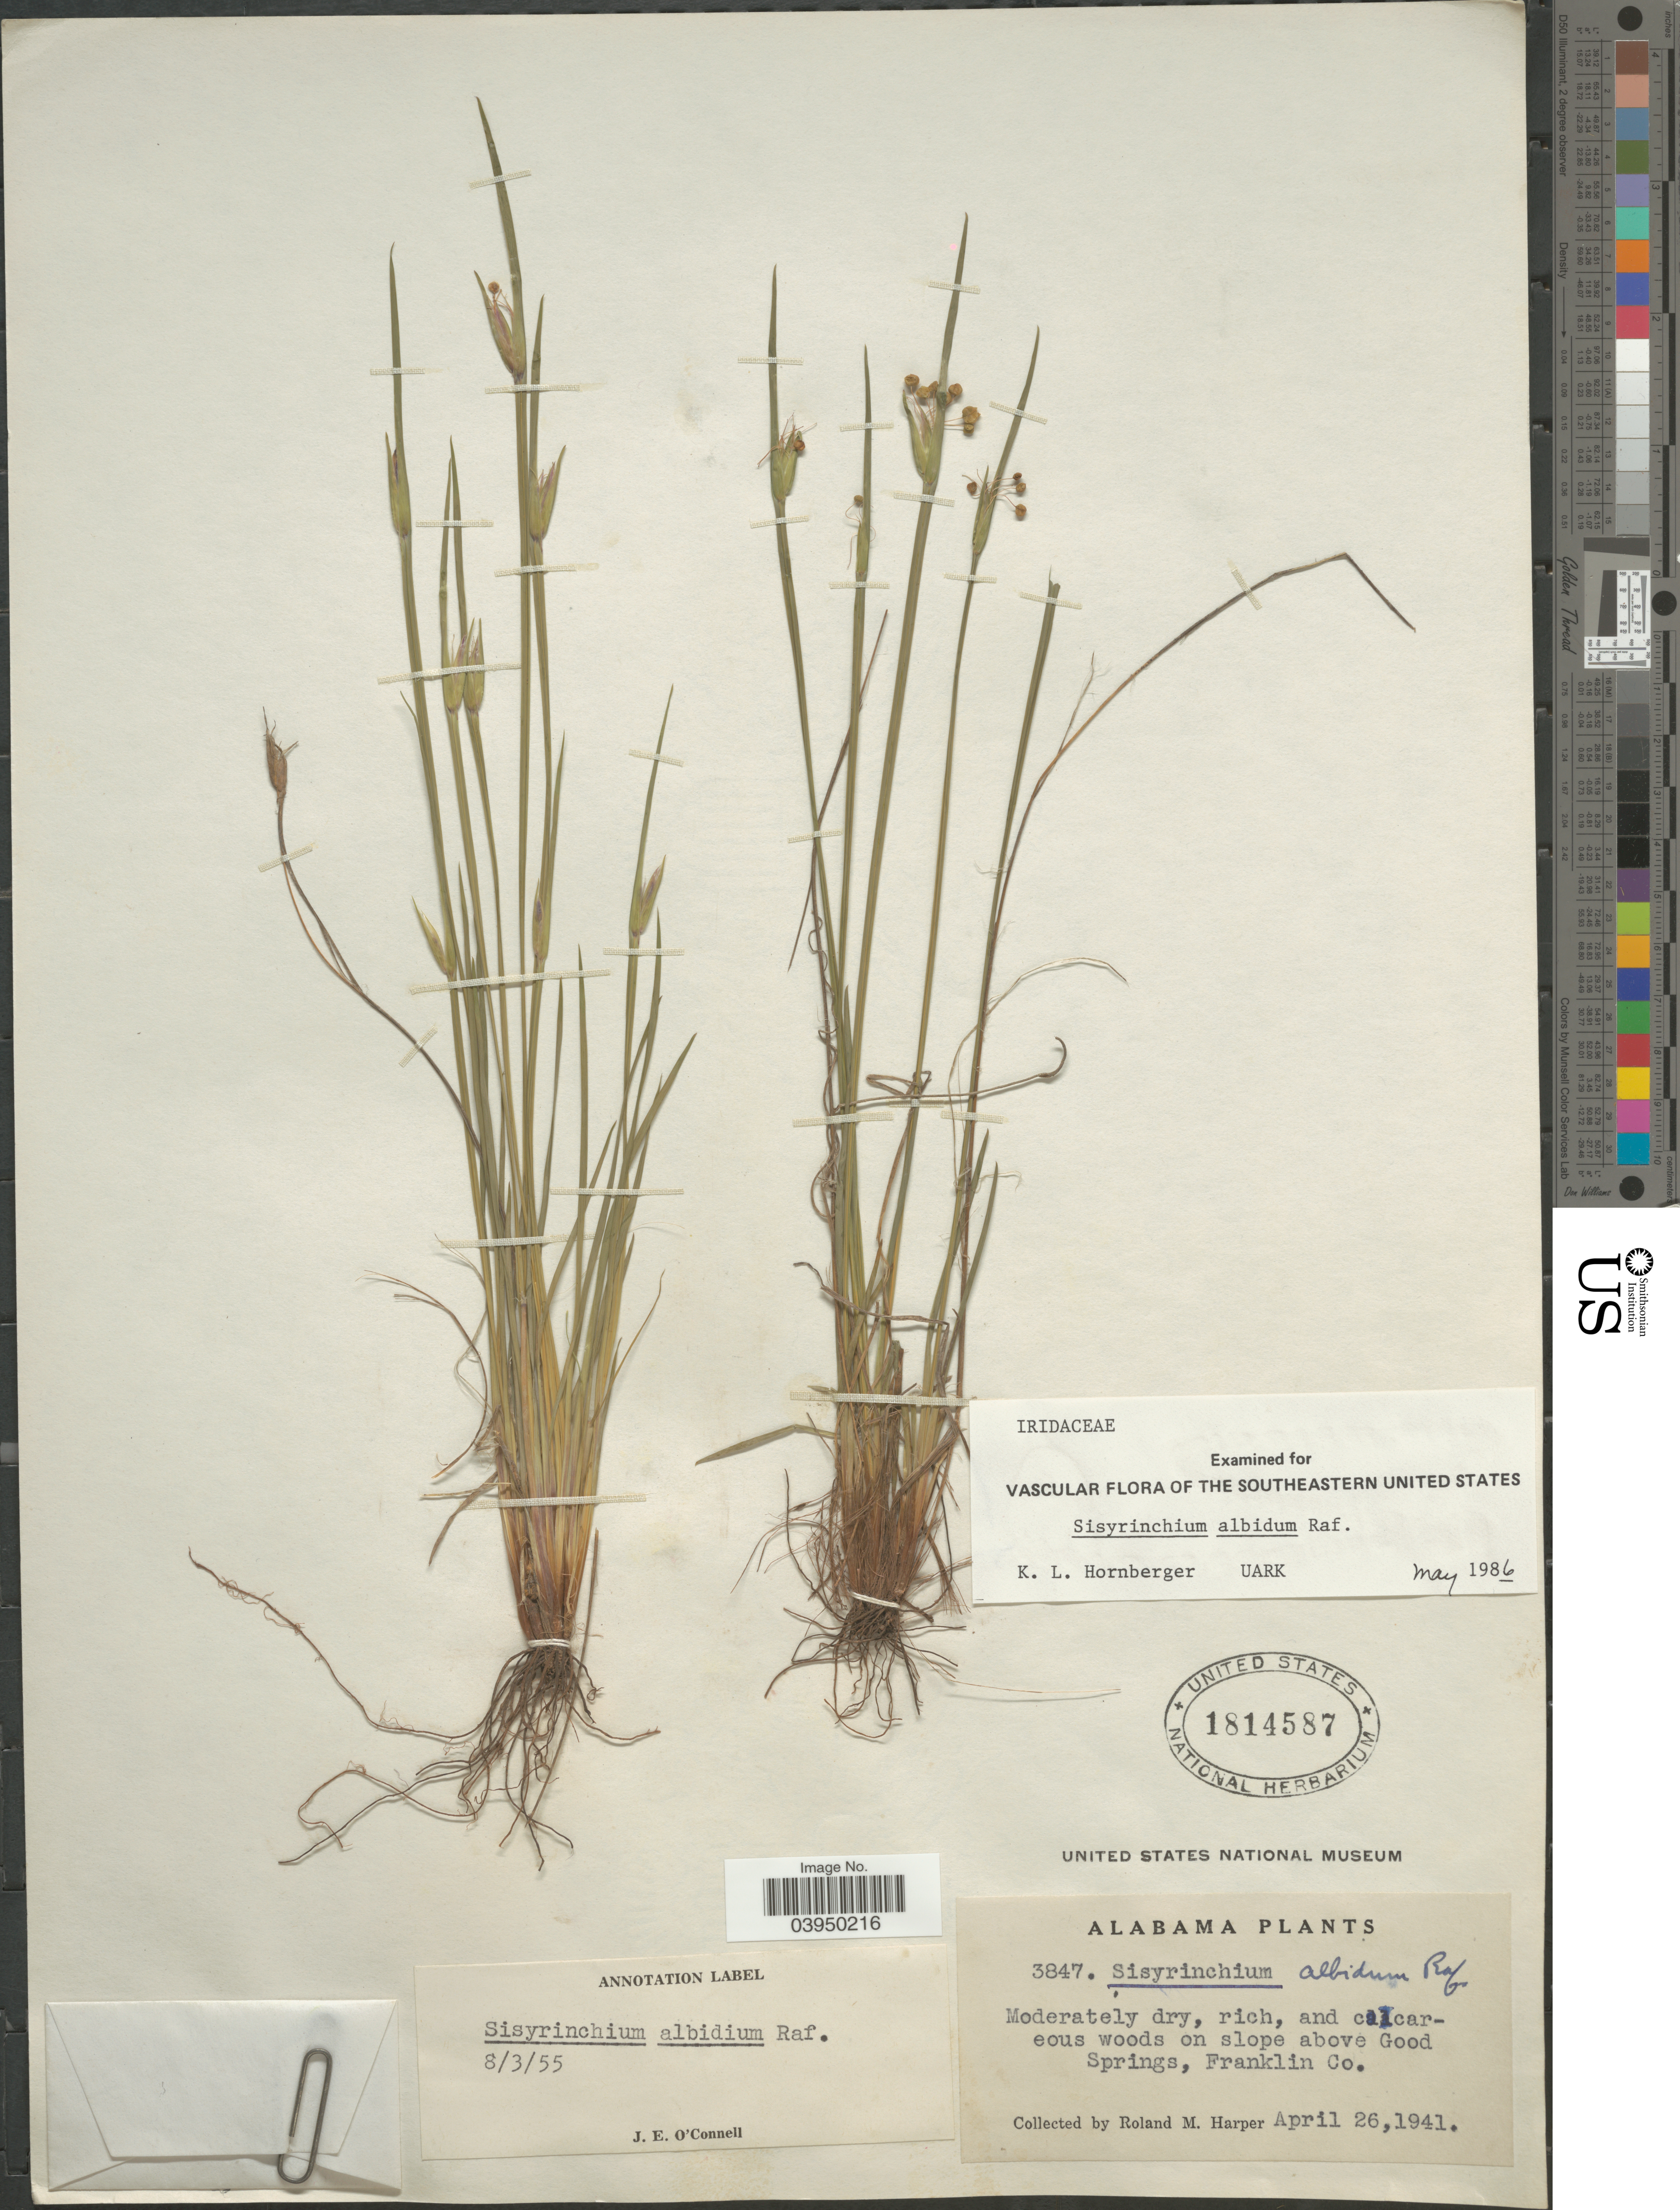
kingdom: Plantae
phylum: Tracheophyta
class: Liliopsida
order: Asparagales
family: Iridaceae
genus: Sisyrinchium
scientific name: Sisyrinchium albidum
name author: Raf.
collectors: R. M. Harper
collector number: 3847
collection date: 1941-04-26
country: United States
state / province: Alabama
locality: Moderately dry, rich, and calcareous woods on slope above Good Springs, Franklin Co.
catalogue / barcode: US 1814587